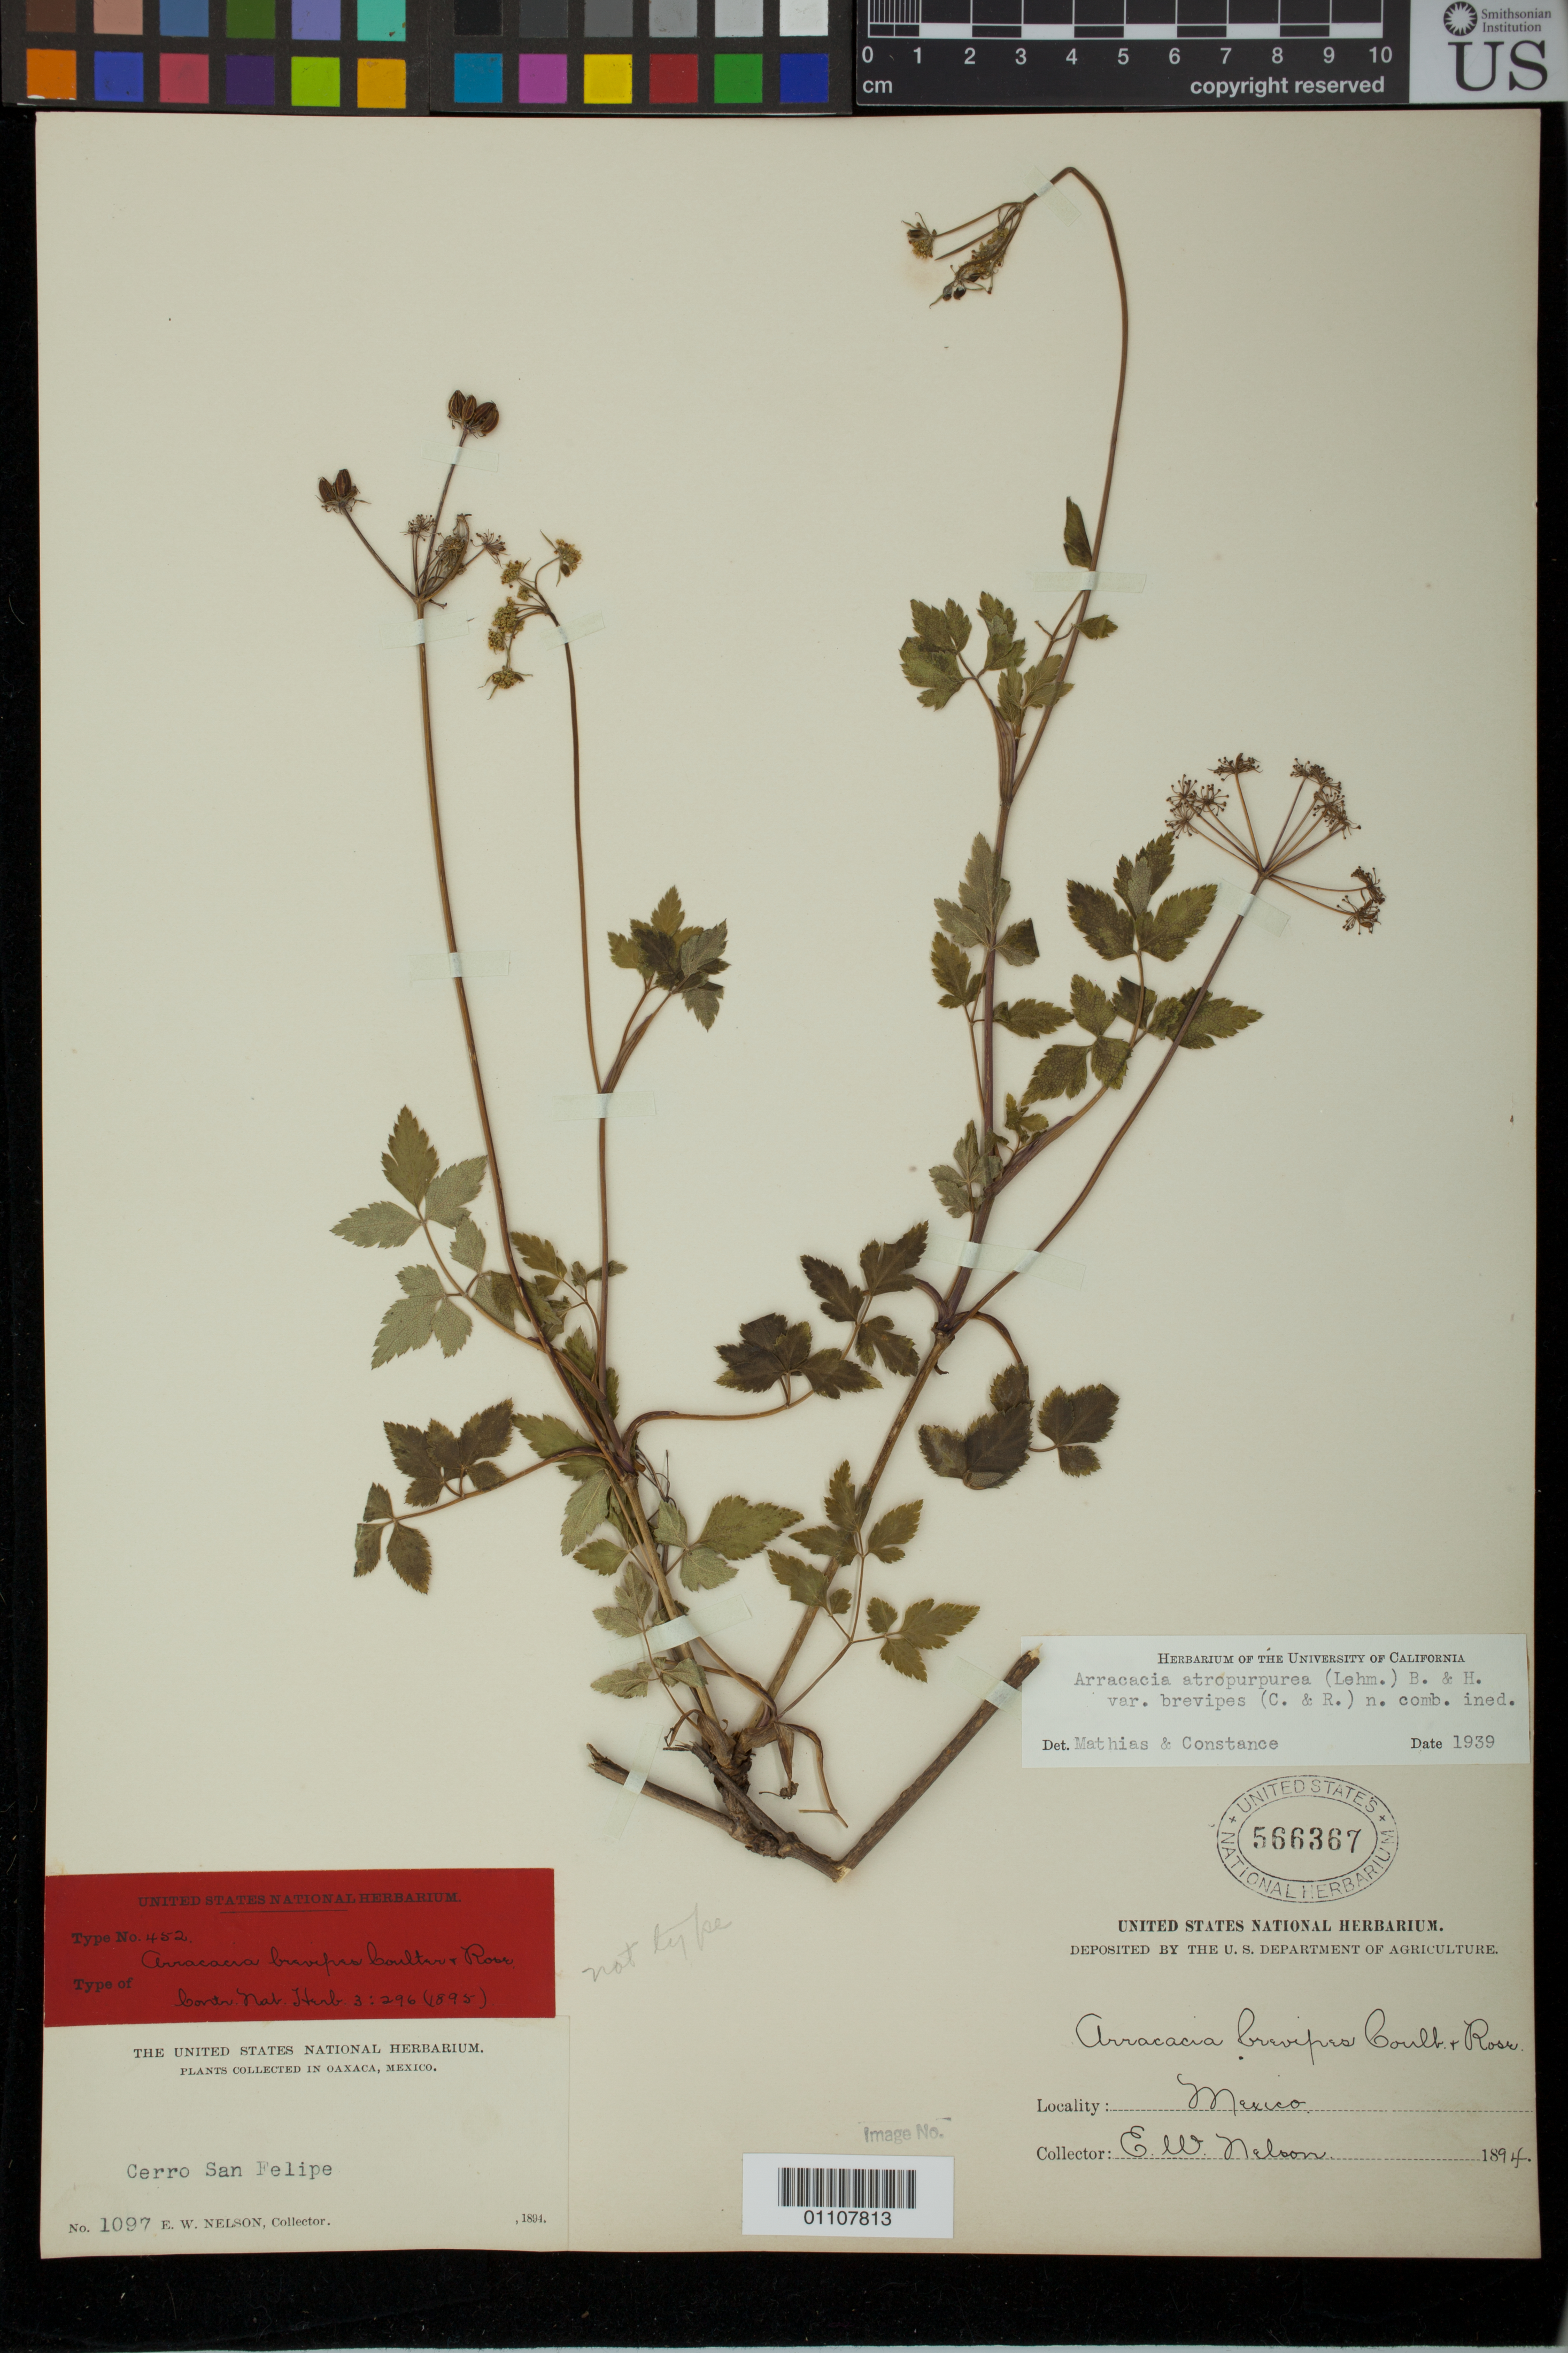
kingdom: Plantae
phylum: Tracheophyta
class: Magnoliopsida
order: Apiales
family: Apiaceae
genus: Arracacia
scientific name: Arracacia brevipes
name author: J.M. Coult. & Rose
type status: Syntype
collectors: E. W. Nelson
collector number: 1097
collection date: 1894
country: Mexico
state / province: Oaxaca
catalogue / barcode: US 566367